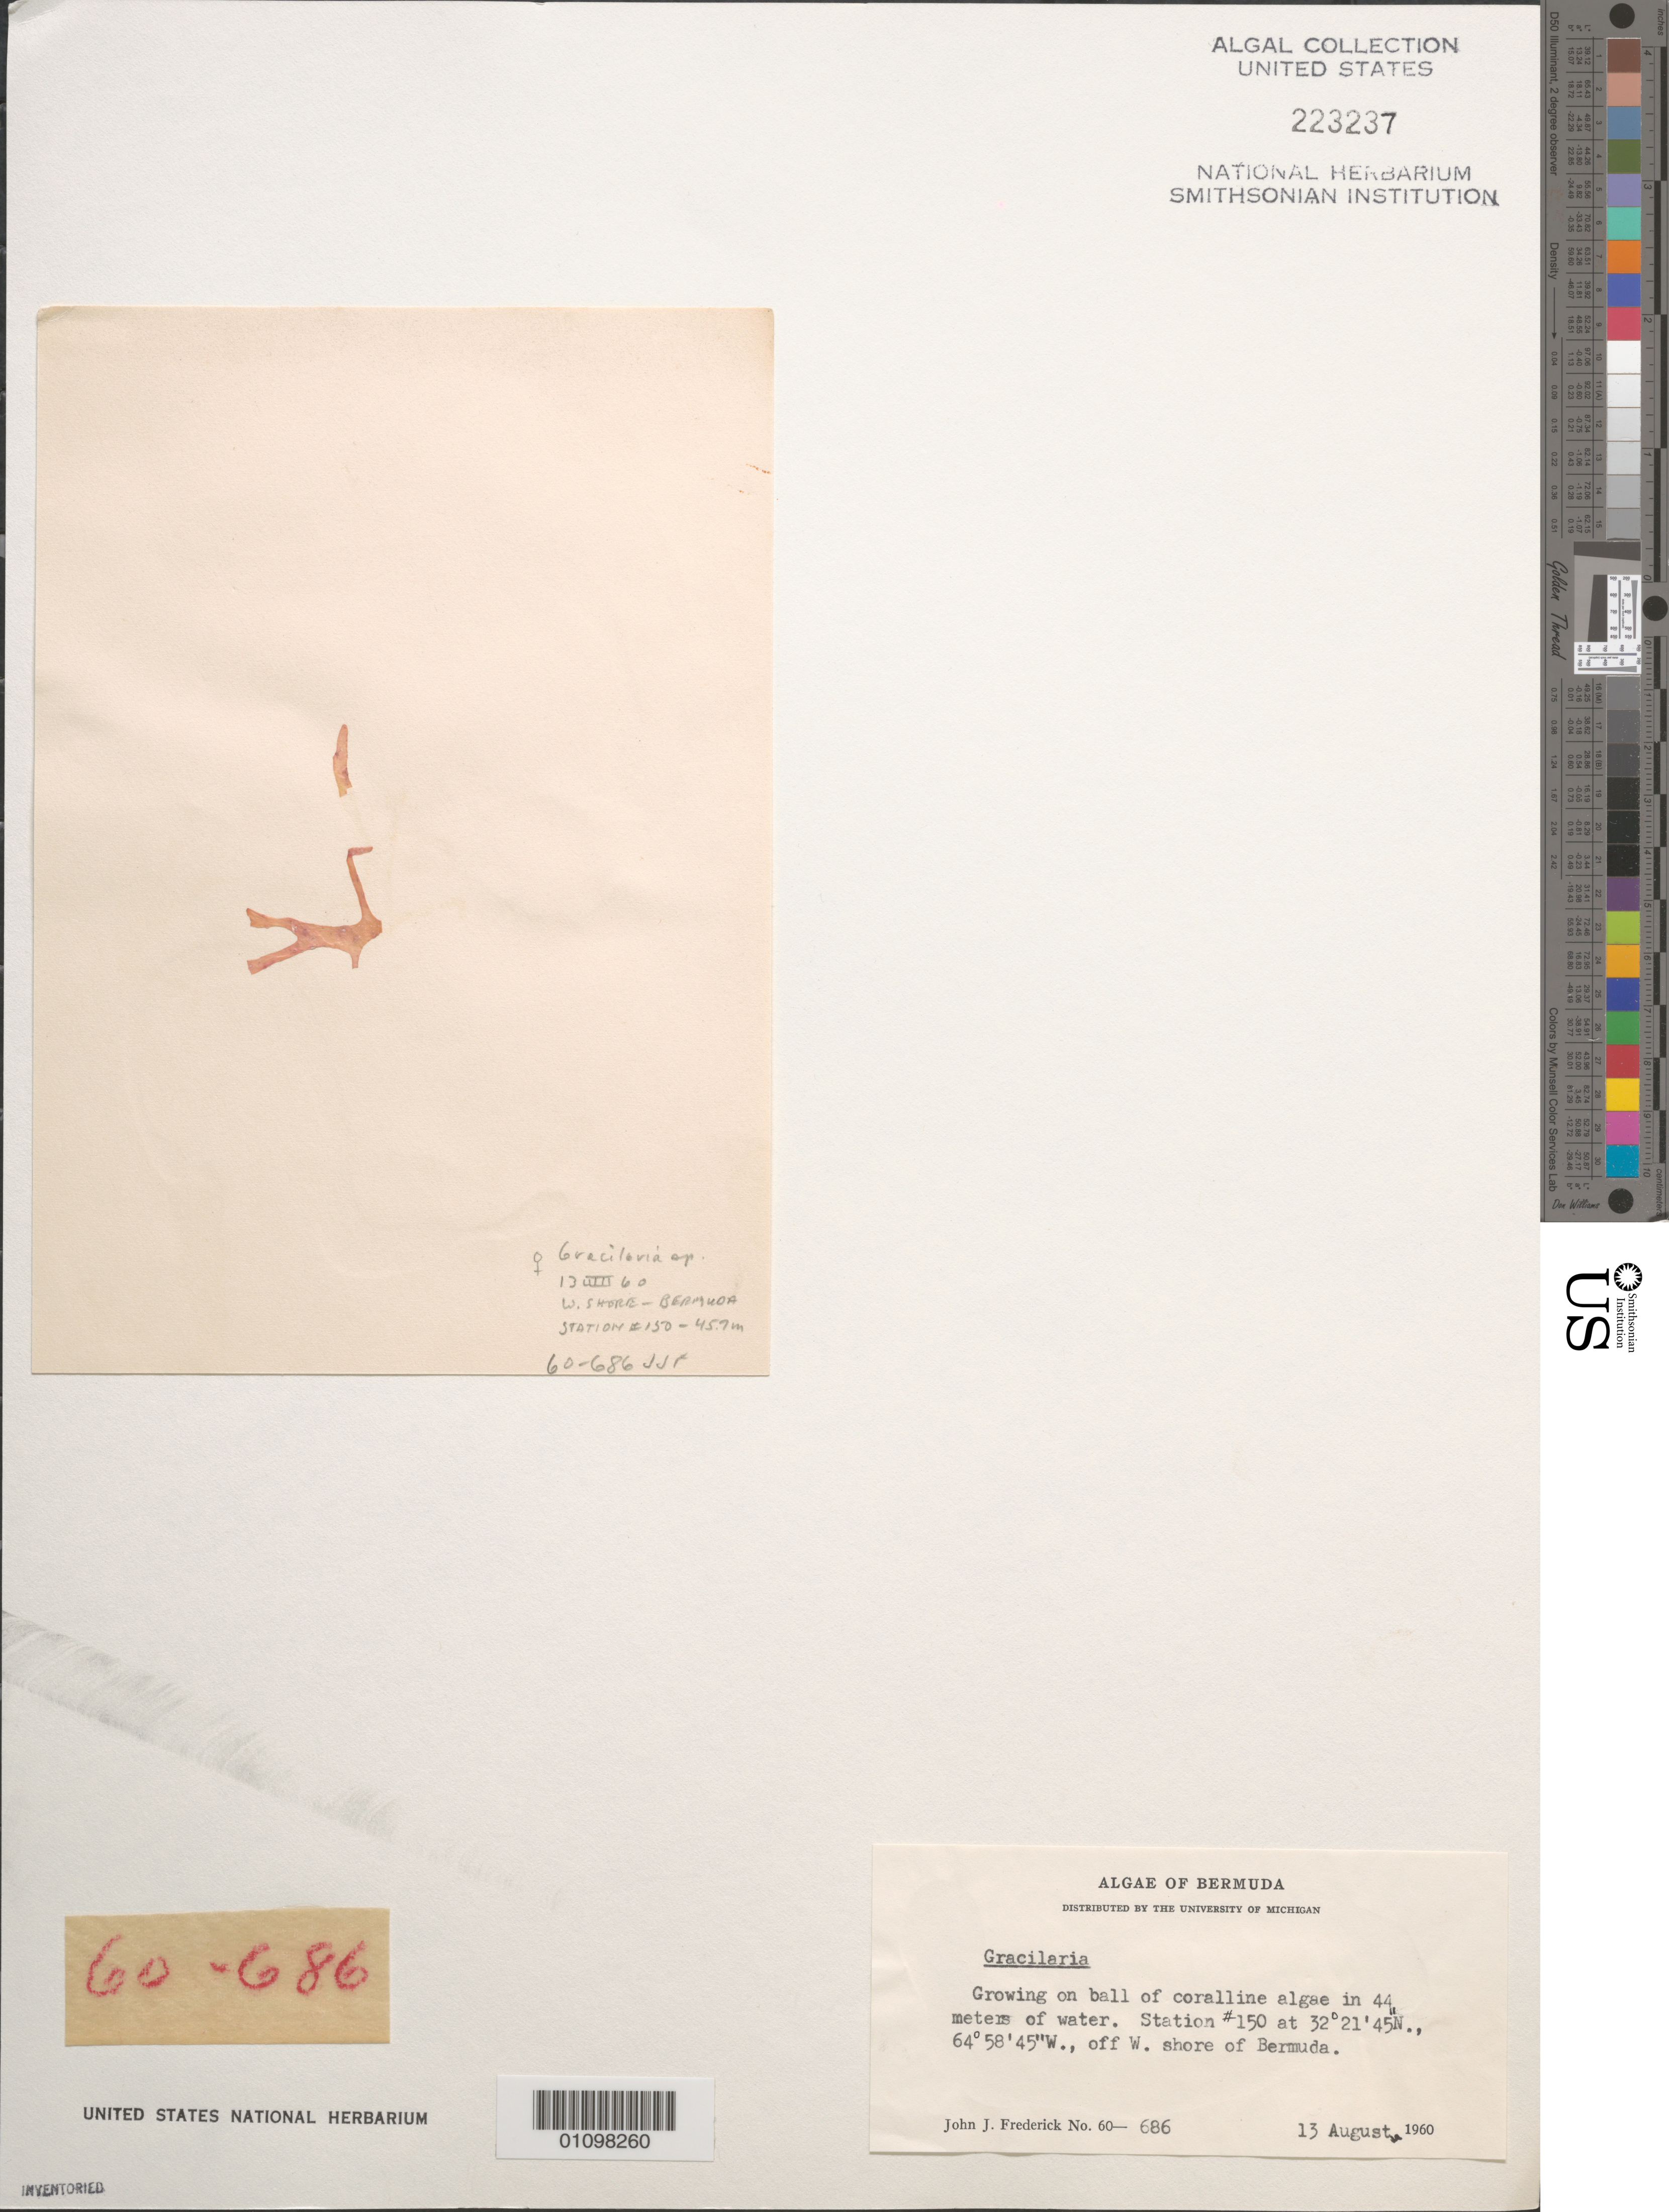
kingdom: Plantae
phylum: Rhodophyta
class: Florideophyceae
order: Gracilariales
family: Gracilariaceae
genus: Gracilaria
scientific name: Gracilaria sp.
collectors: J. Frederick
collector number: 60-686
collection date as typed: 13 Aug 1960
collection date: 1960-08-13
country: Bermuda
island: Bermuda Island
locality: Off west shore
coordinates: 32 21'45"N, 64 58'45"W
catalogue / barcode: US 223237